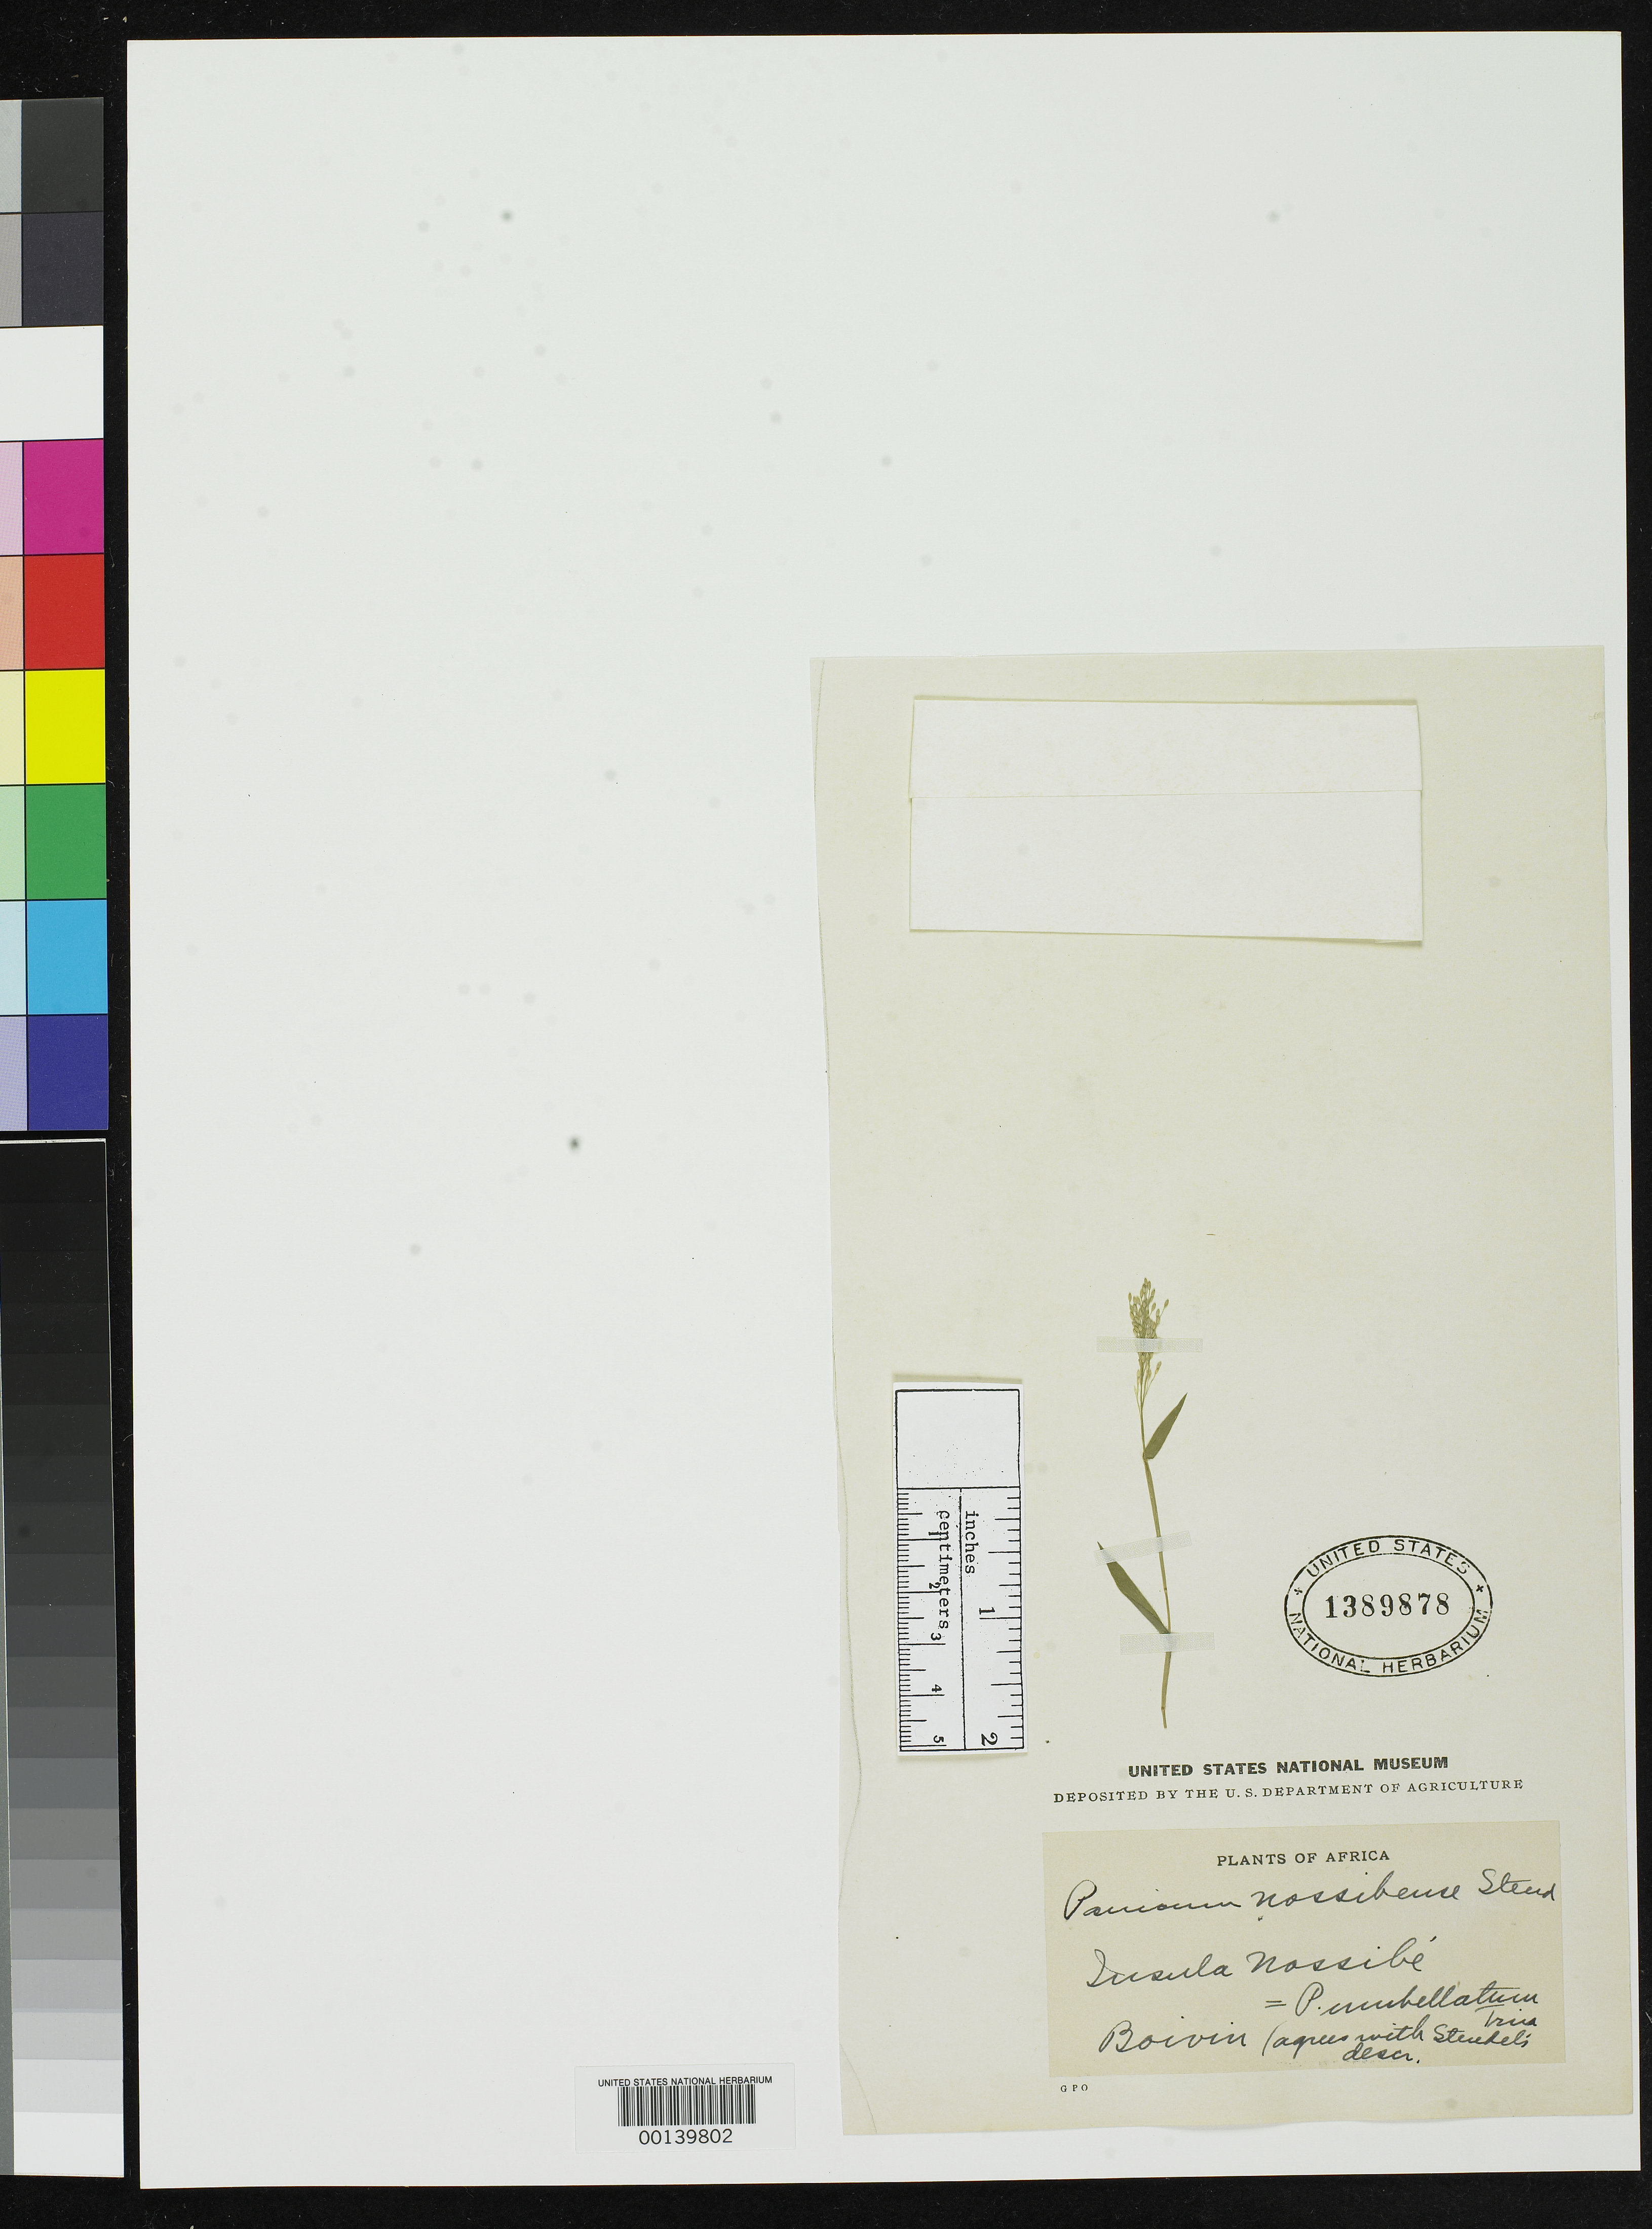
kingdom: Plantae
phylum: Tracheophyta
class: Liliopsida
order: Poales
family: Poaceae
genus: Panicum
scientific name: Panicum nossibense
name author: Steud.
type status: Type Fragment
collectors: L. H. Boivin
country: Madagascar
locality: Nossibe Island.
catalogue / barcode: US 1389878